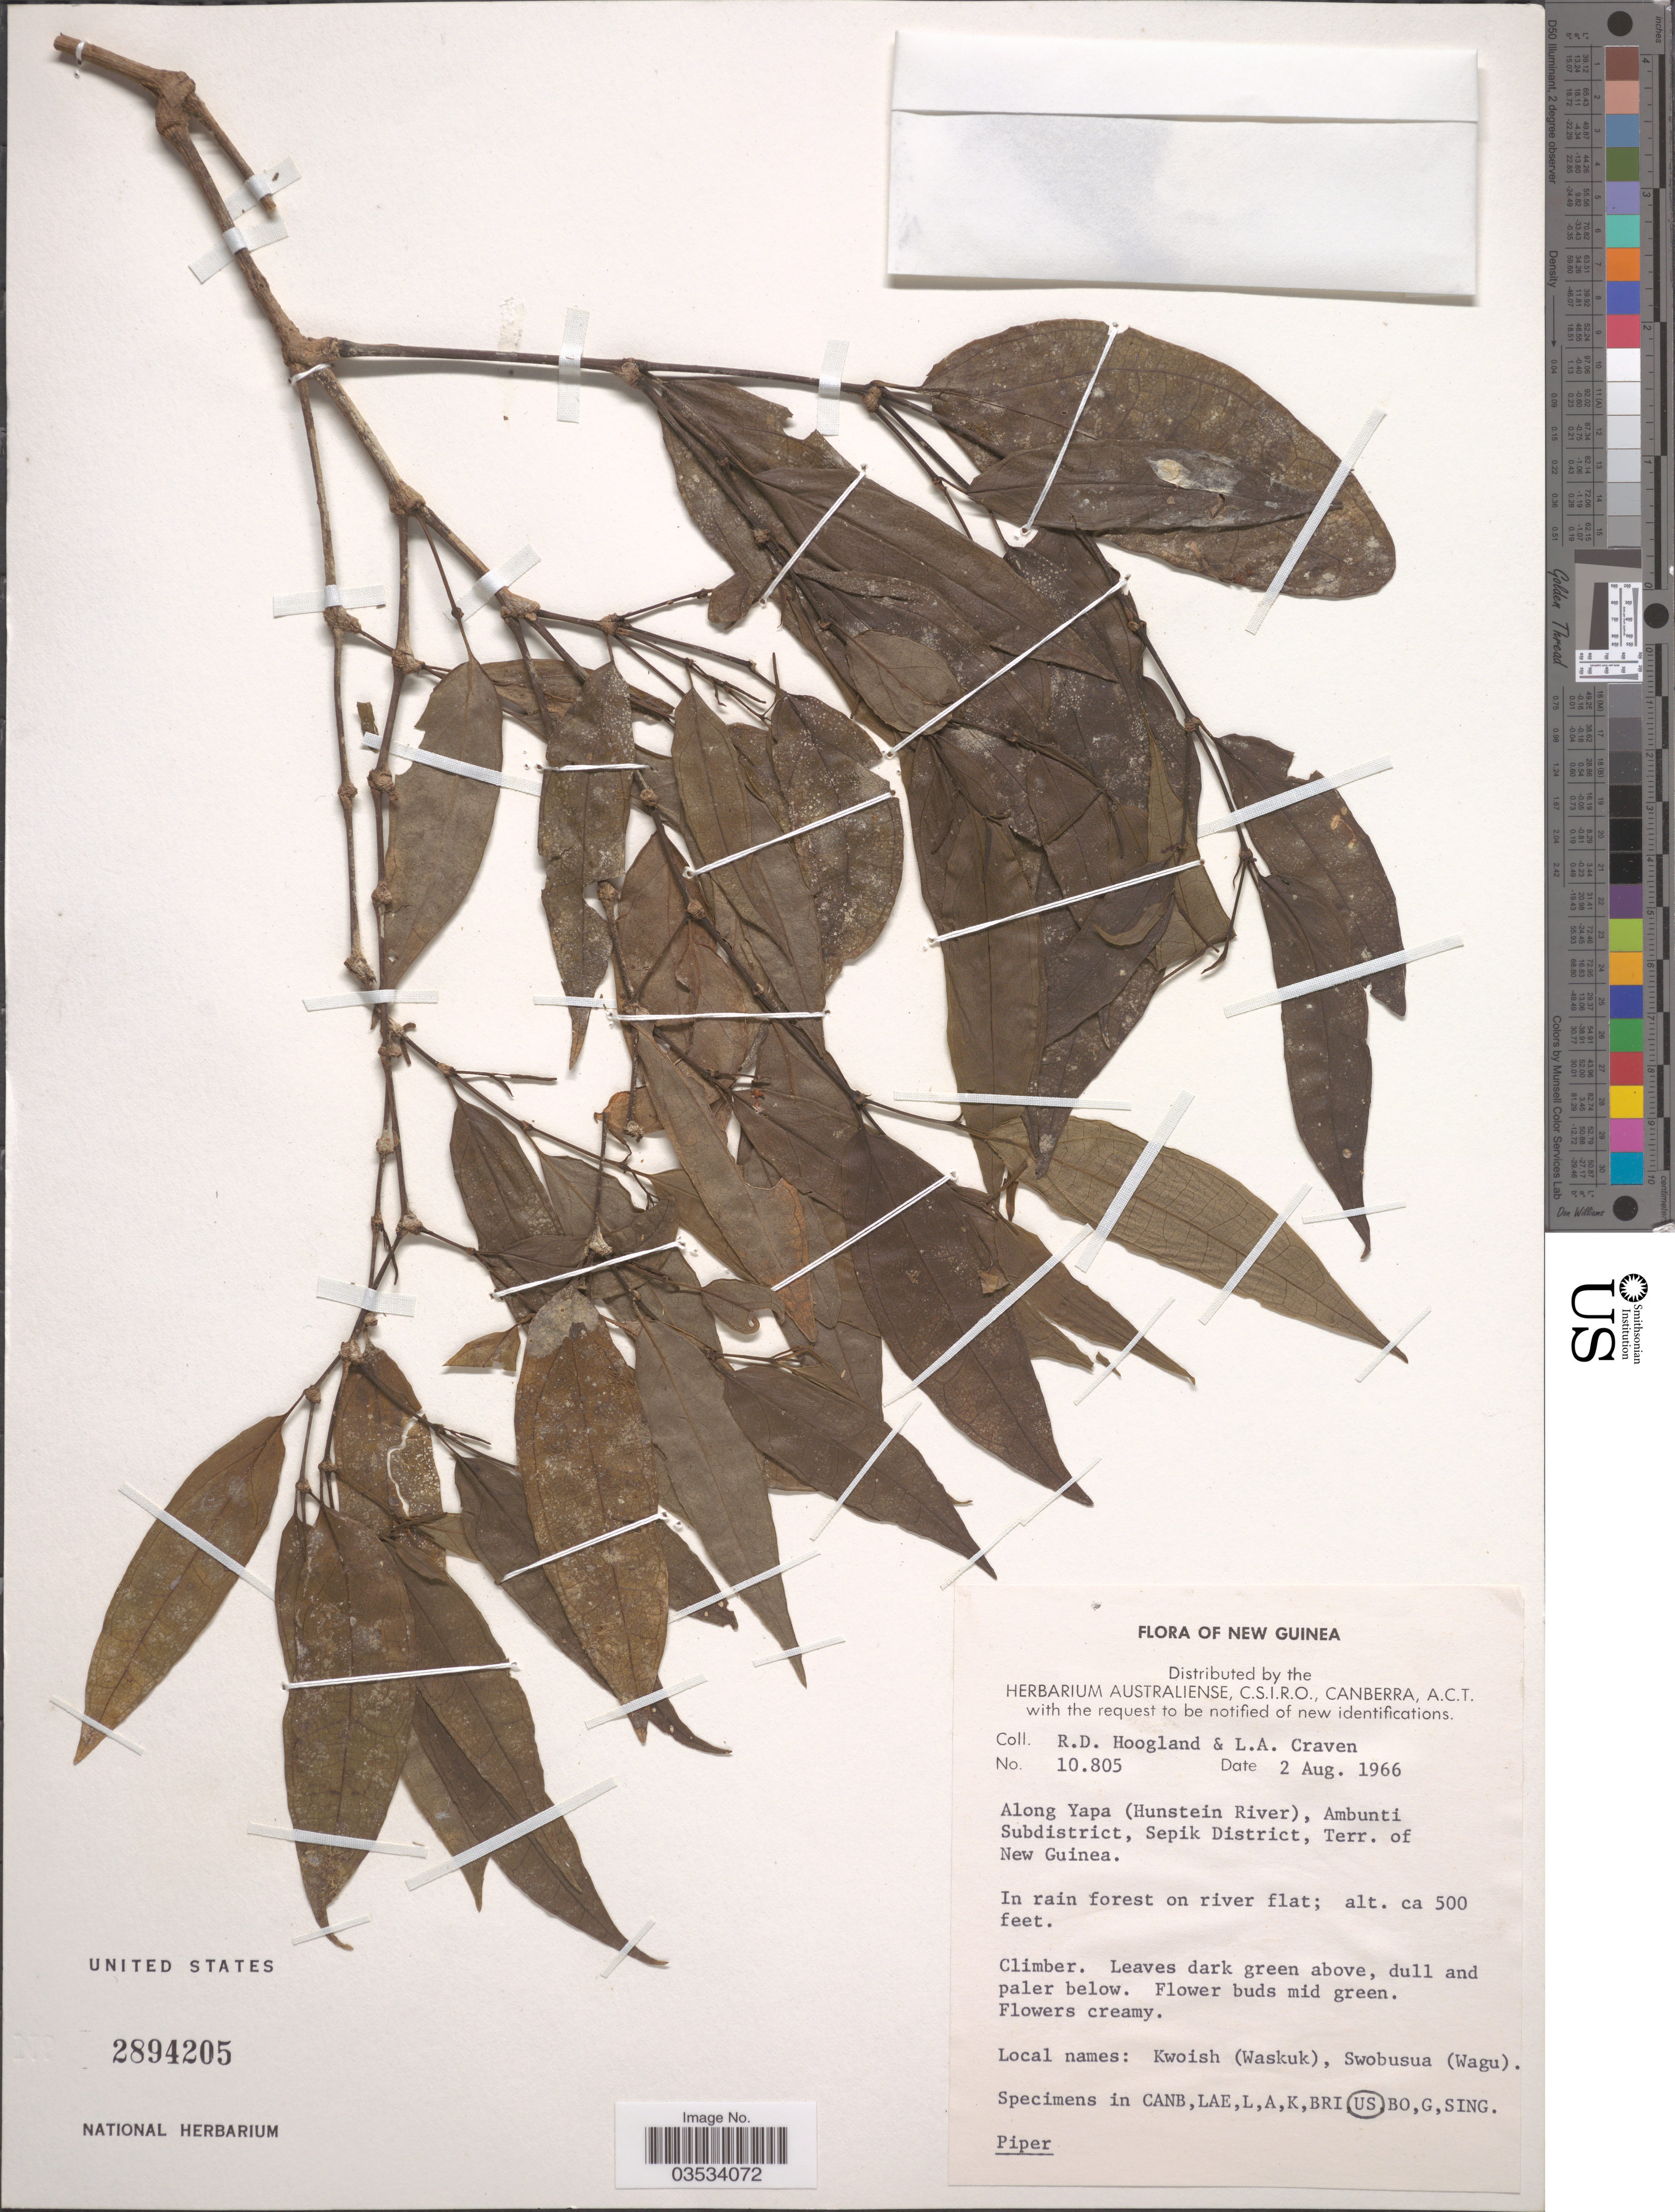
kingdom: Plantae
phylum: Tracheophyta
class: Magnoliopsida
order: Piperales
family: Piperaceae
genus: Piper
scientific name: Piper sp.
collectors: R. D. Hoogland & L. A. Craven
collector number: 10805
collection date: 1966-08-02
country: Papua New Guinea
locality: Along Yapa (Hunstein River), Ambunti Subdistrict, Sepik District, Terr. of New Guinea.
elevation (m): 152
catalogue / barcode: US 2894205